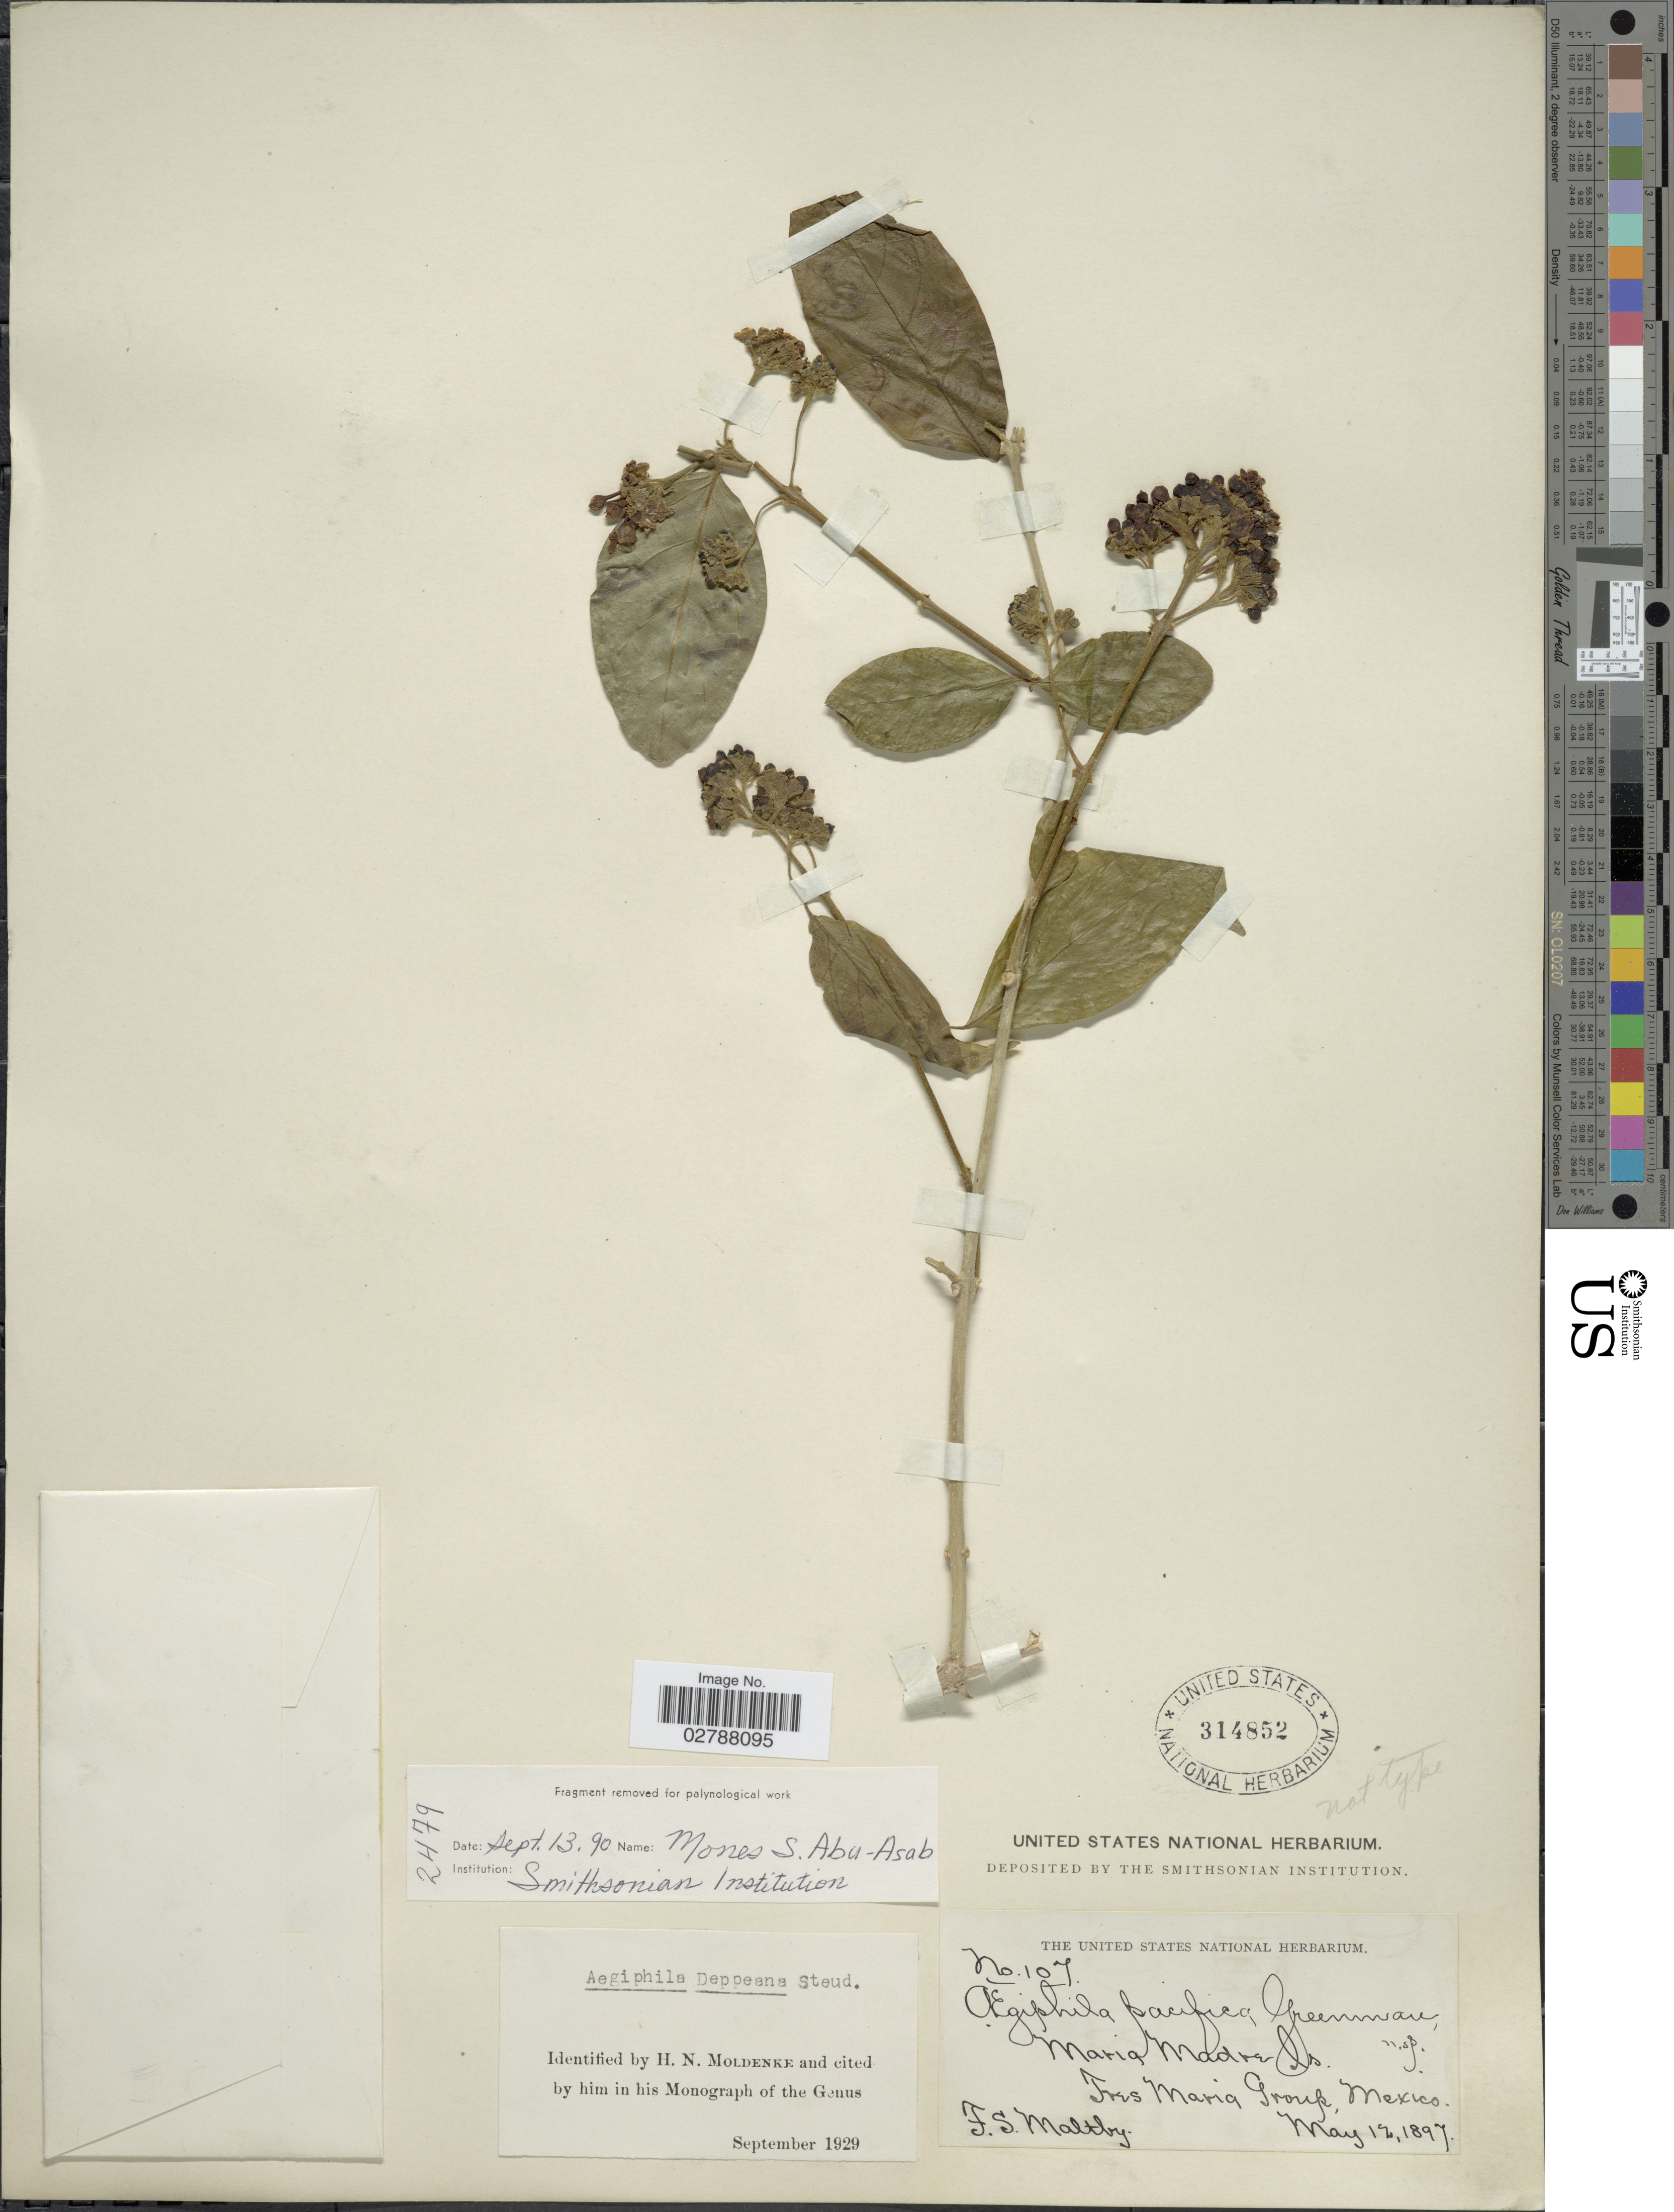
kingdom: Plantae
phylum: Tracheophyta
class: Magnoliopsida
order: Lamiales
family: Lamiaceae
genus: Aegiphila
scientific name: Aegiphila deppeana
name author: Steud.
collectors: F. S. Maltby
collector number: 107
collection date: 1897-05-12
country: Mexico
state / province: Nayarit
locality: Maria Madre Is. Tres Maria Group.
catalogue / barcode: US 314852